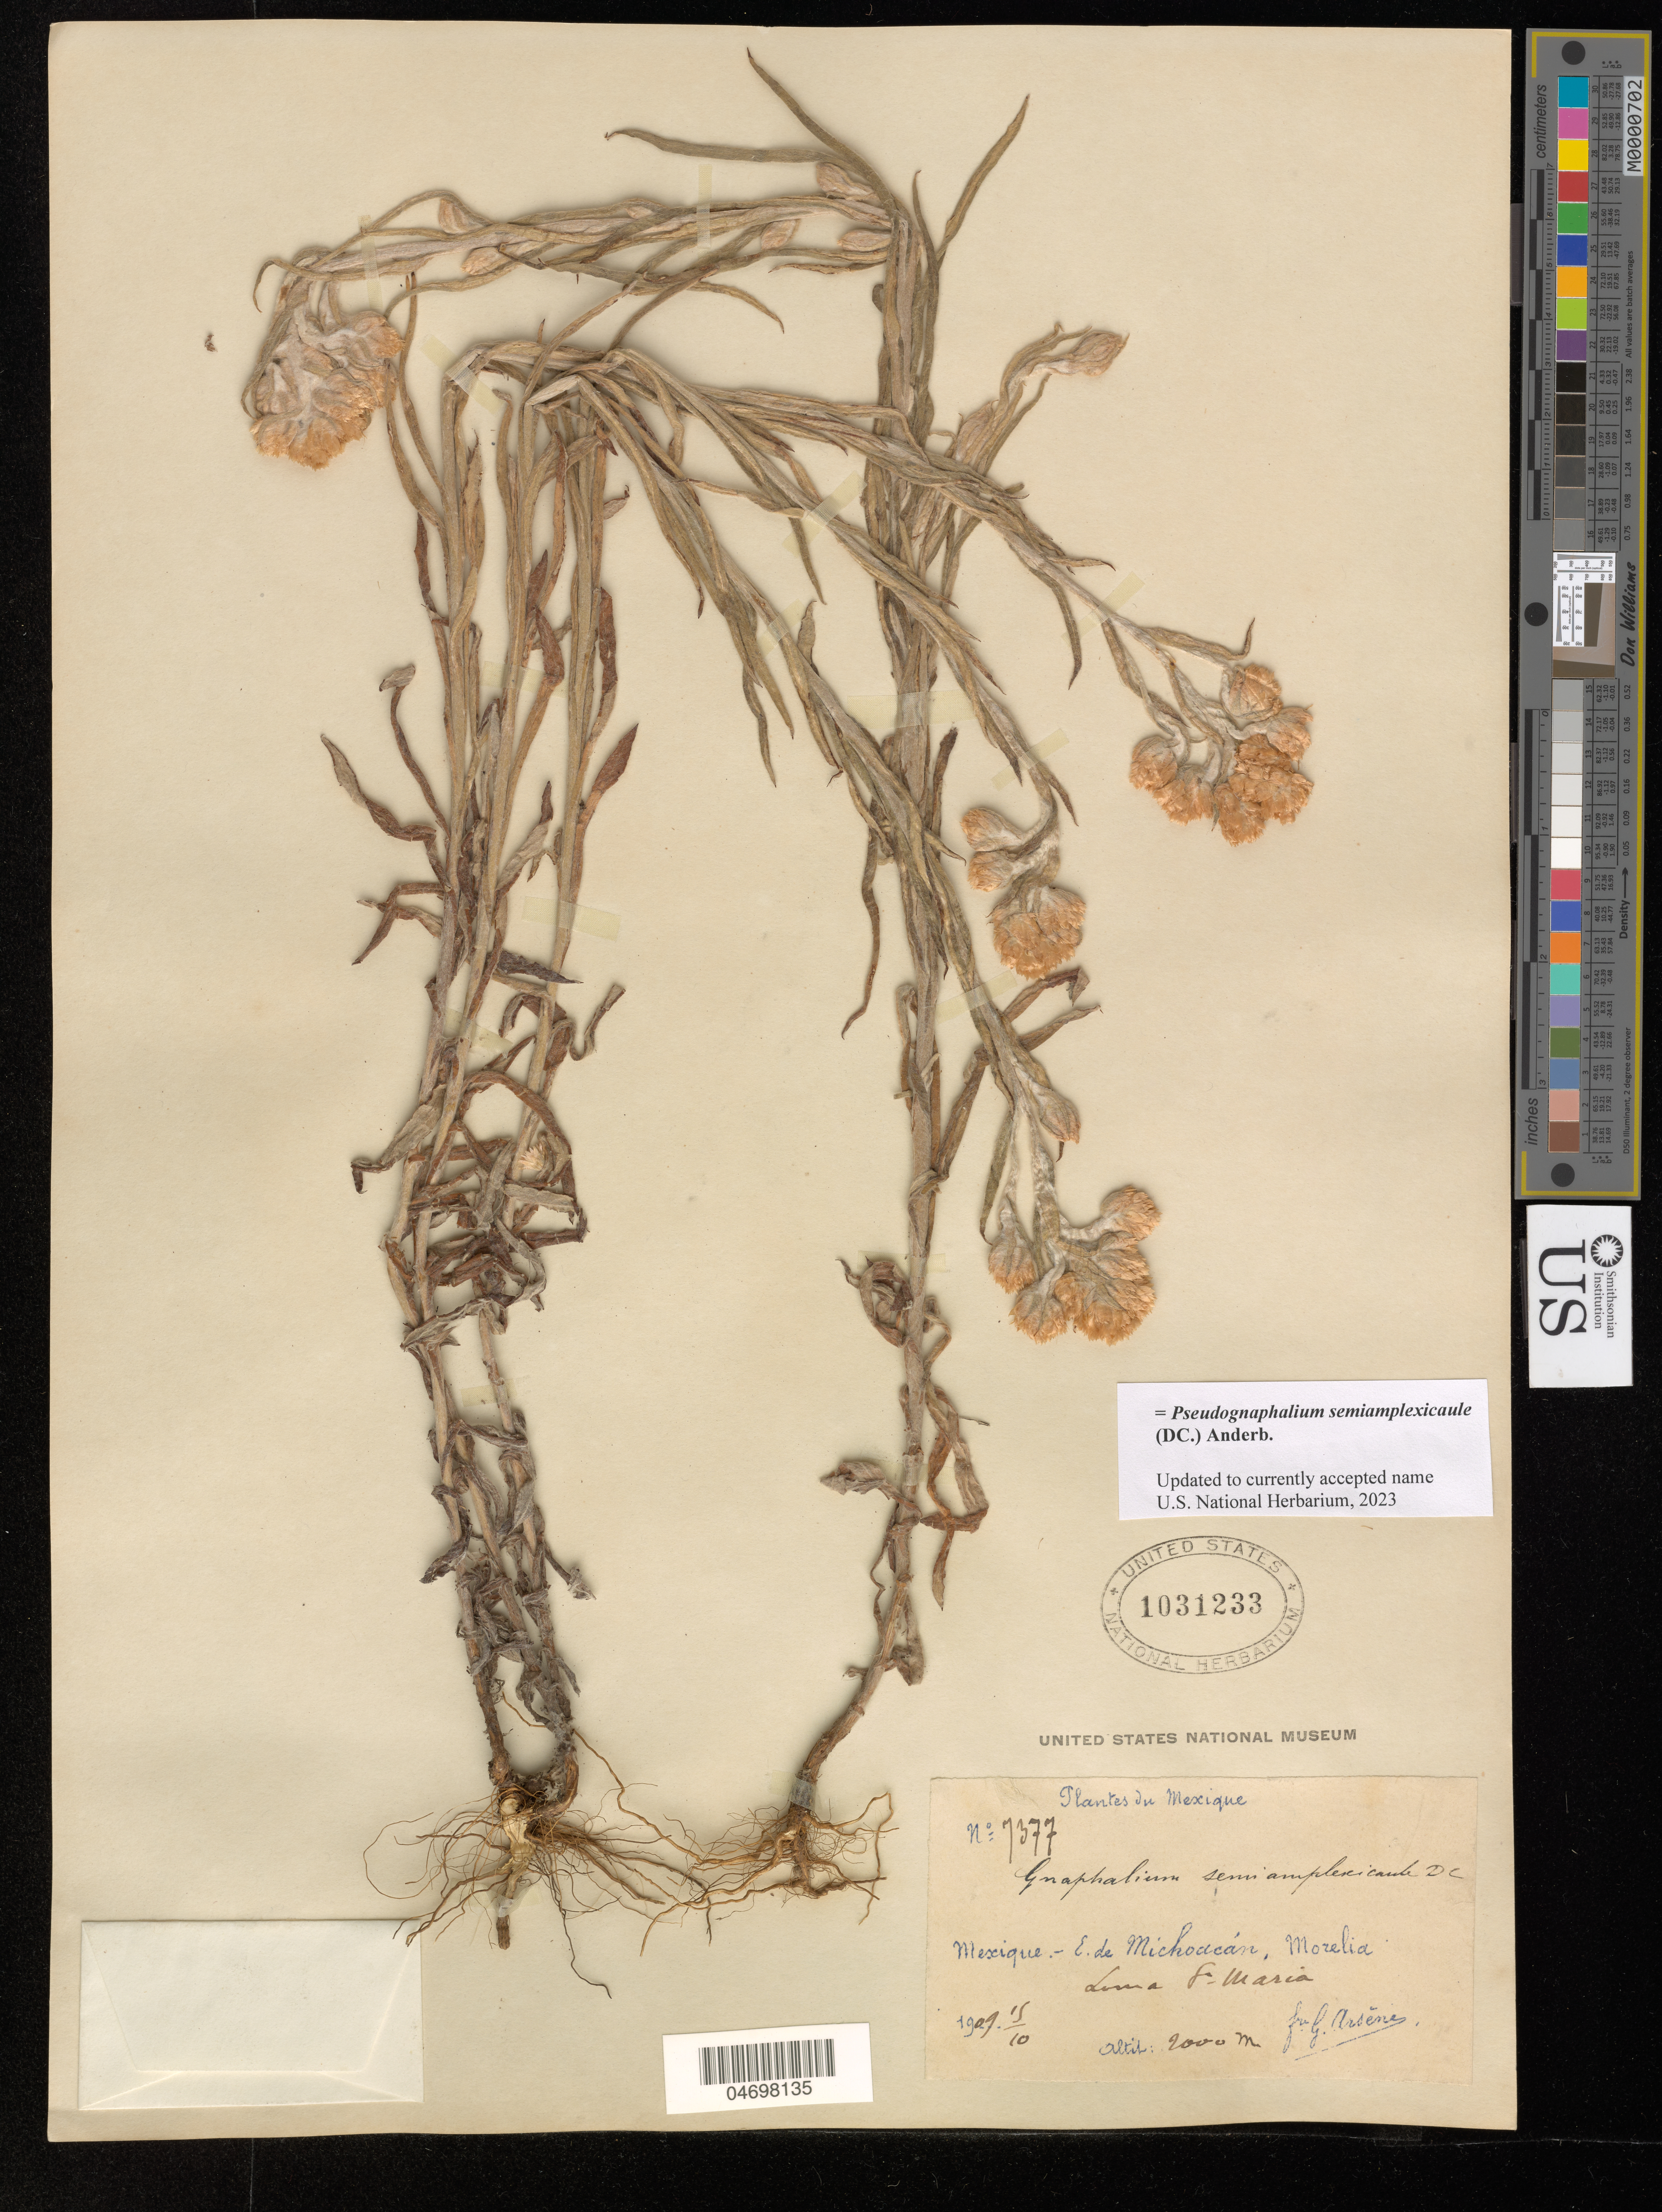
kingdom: Plantae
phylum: Tracheophyta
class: Magnoliopsida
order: Asterales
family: Asteraceae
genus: Pseudognaphalium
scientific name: Pseudognaphalium inornatum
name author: (DC.) Anderb.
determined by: Nesom, Guy L.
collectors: Bro. G. Arsène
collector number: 7377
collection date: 1909-10-15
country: Mexico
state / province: México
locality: Loma Santa Maria, Vicinity of Morelia, State of Michoacan.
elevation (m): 1900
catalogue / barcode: US 1031233